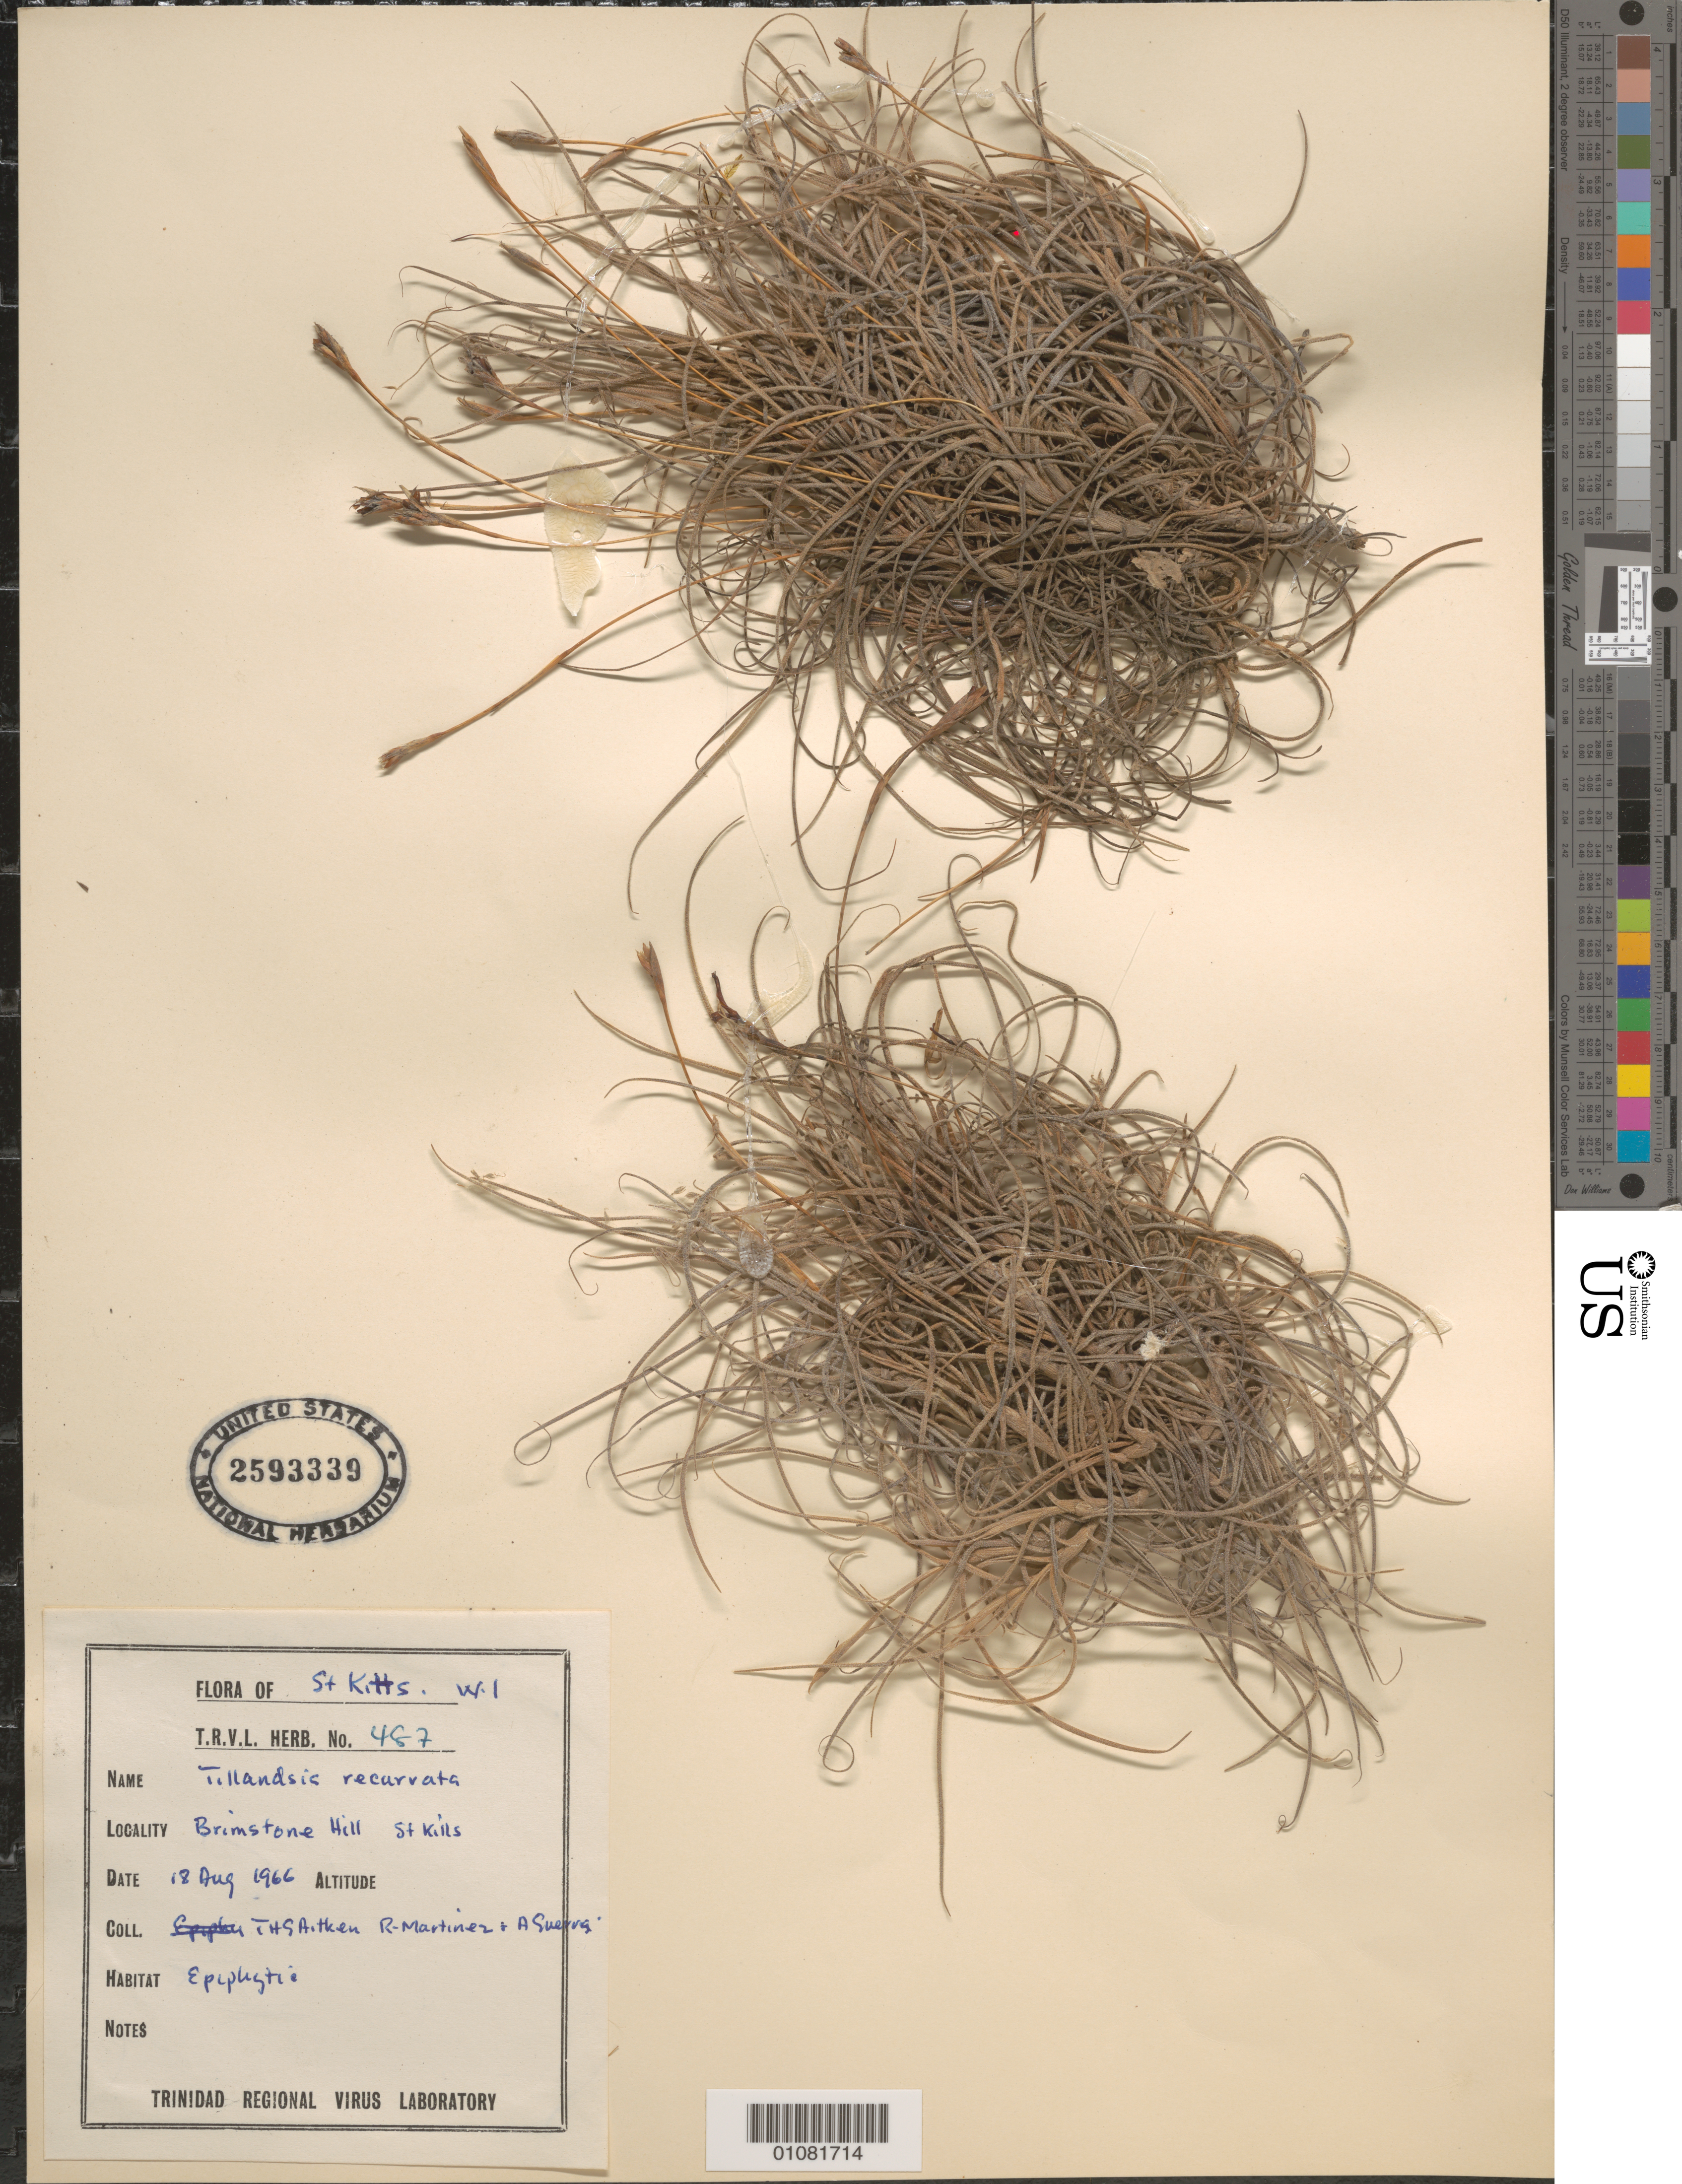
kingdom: Plantae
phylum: Tracheophyta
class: Liliopsida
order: Poales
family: Bromeliaceae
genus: Tillandsia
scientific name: Tillandsia recurvata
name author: L.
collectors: T. Aitken, R. Martinez & A. Guerra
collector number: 487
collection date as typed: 18 Aug 1966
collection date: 1966-08-18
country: St. Christopher-Nevis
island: St. Christopher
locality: Brimstone Hill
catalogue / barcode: US 2593339